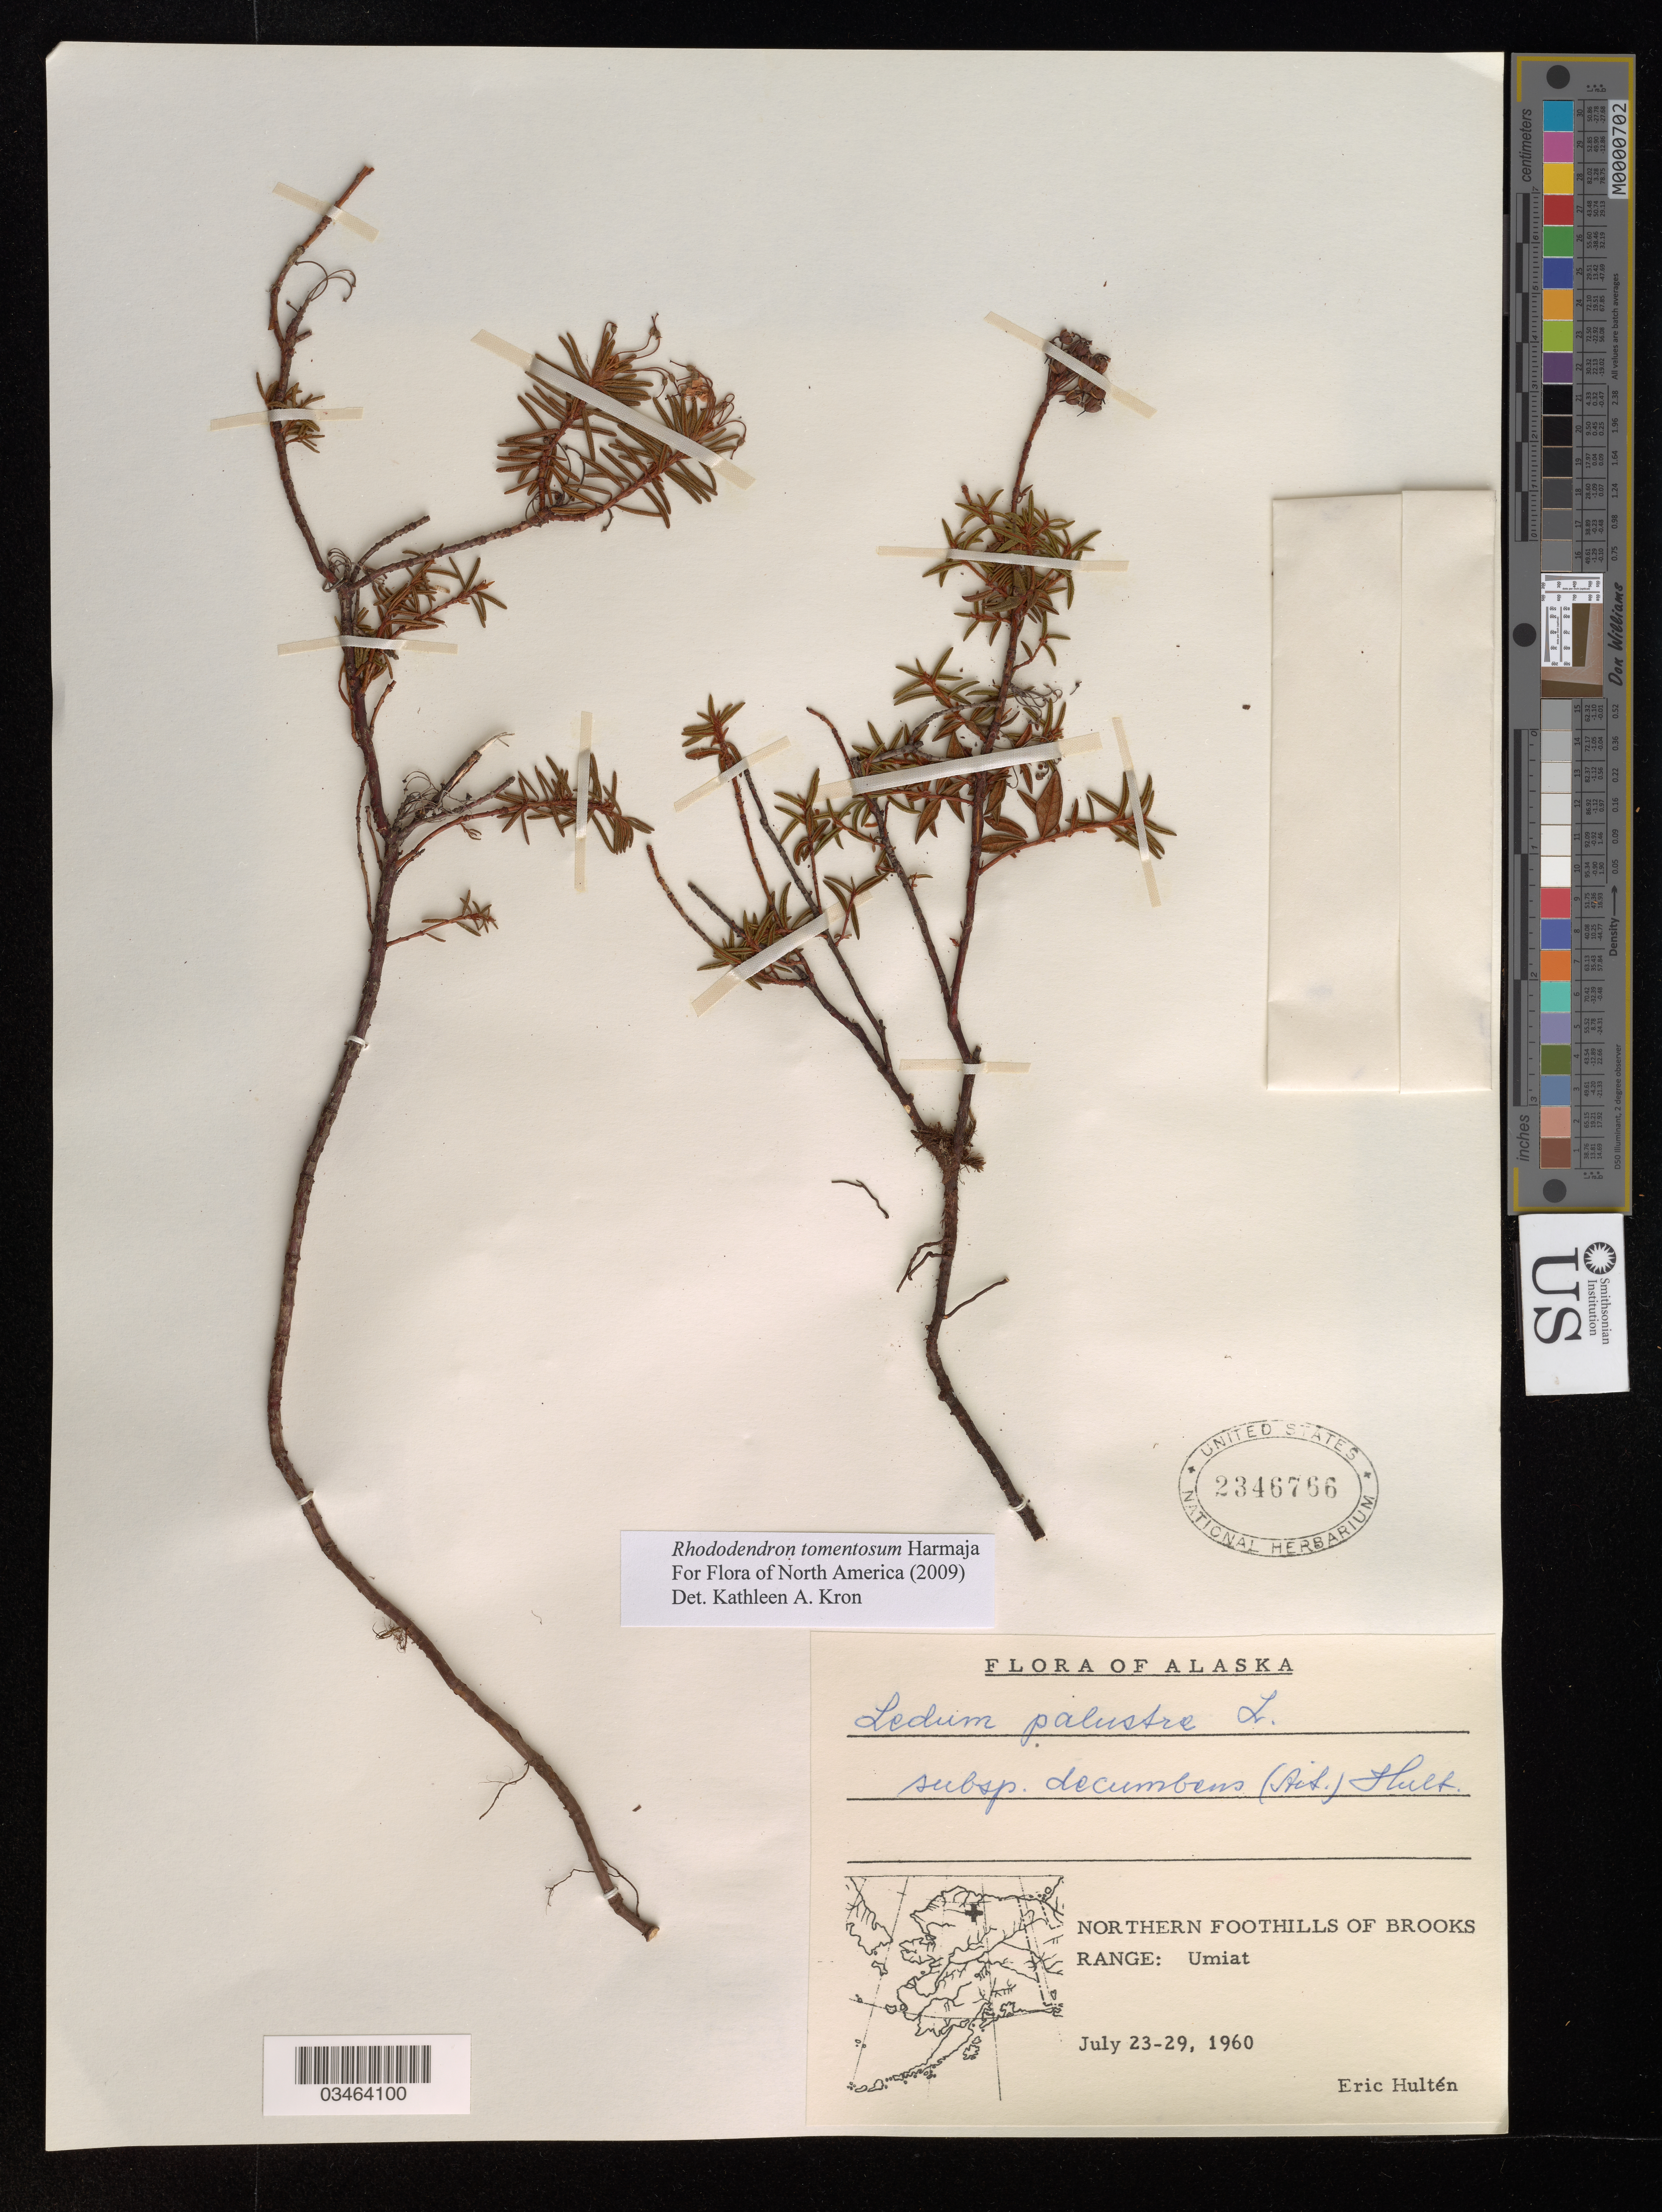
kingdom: Plantae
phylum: Tracheophyta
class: Magnoliopsida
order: Ericales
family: Ericaceae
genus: Rhododendron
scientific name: Rhododendron tomentosum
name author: Harmaja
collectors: E. Hultén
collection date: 1960-07-23/1960-07-29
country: United States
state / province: Alaska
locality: Northern Foothills of Brooks Range: Umiat.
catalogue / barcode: US 2346766